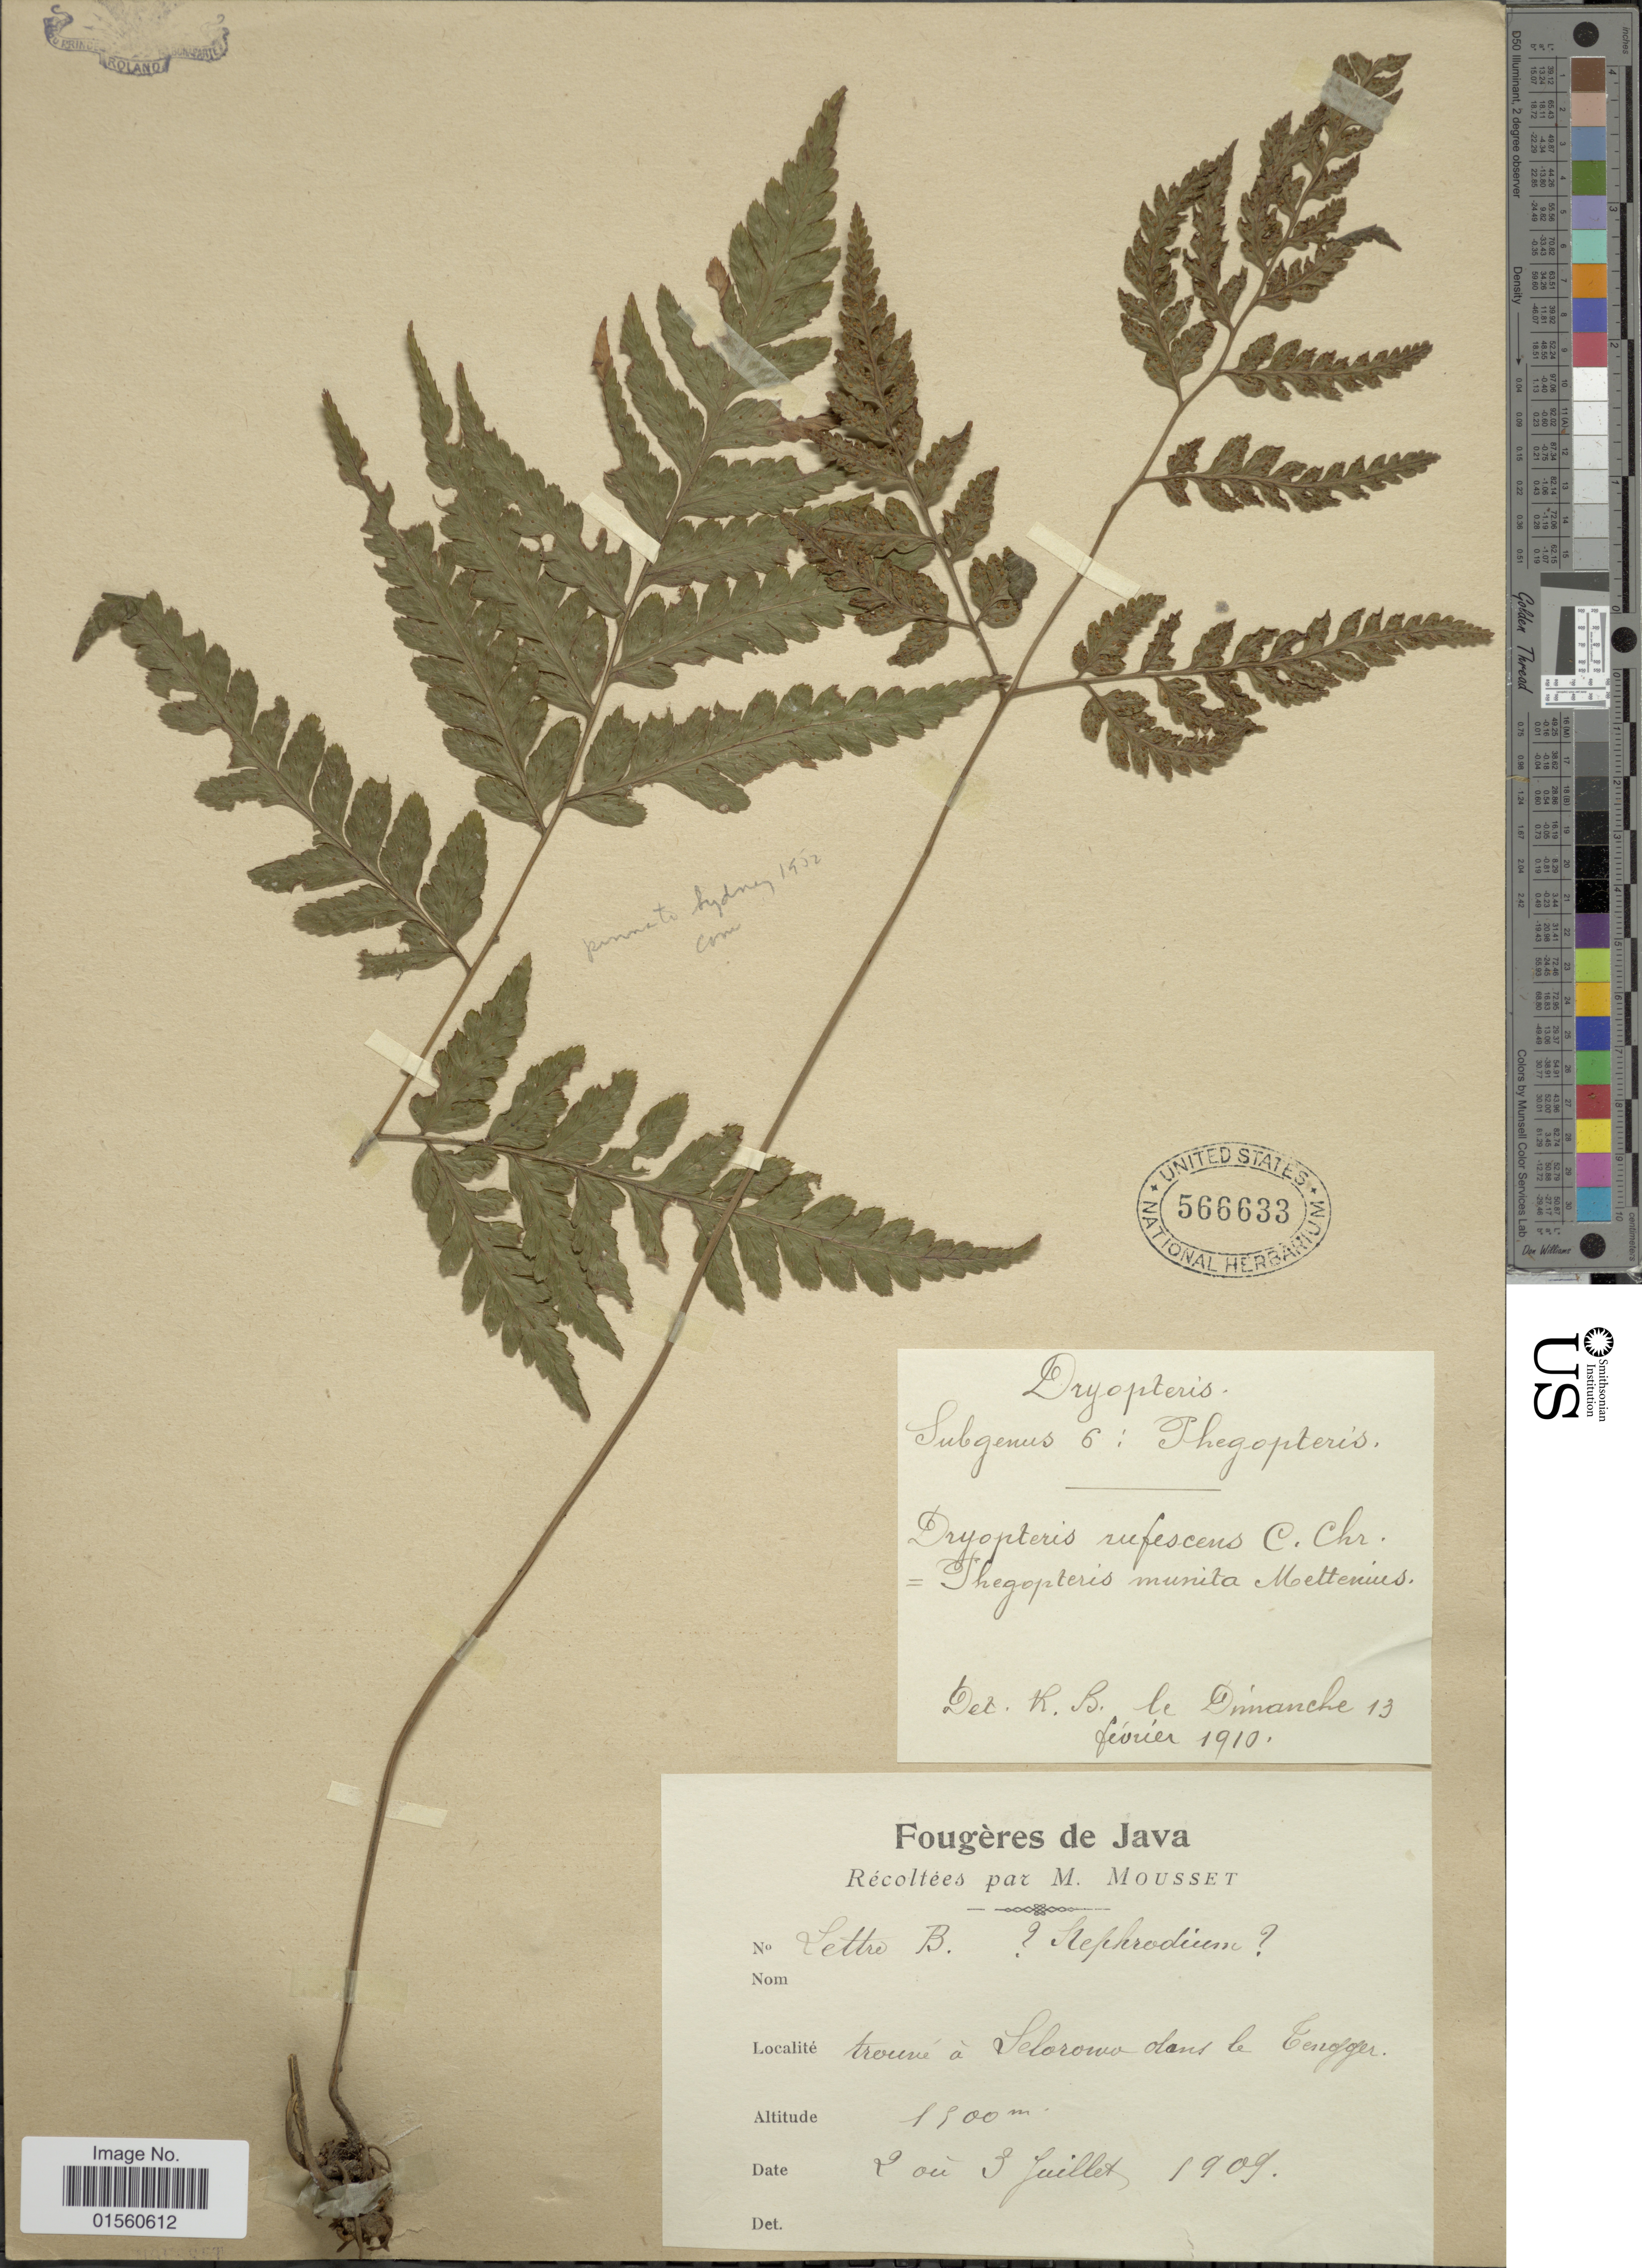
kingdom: Plantae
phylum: Tracheophyta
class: Polypodiopsida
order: Polypodiales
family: Dryopteridaceae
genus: Parapolystichum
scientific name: Parapolystichum rufescens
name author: (Blume) Labiak et al.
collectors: M. Mousset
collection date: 1909-07-02/1909-07-03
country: Indonesia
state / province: Java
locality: Trouve a Seloromo dans le Tengger [interpreted]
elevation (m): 1500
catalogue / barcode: US 566633